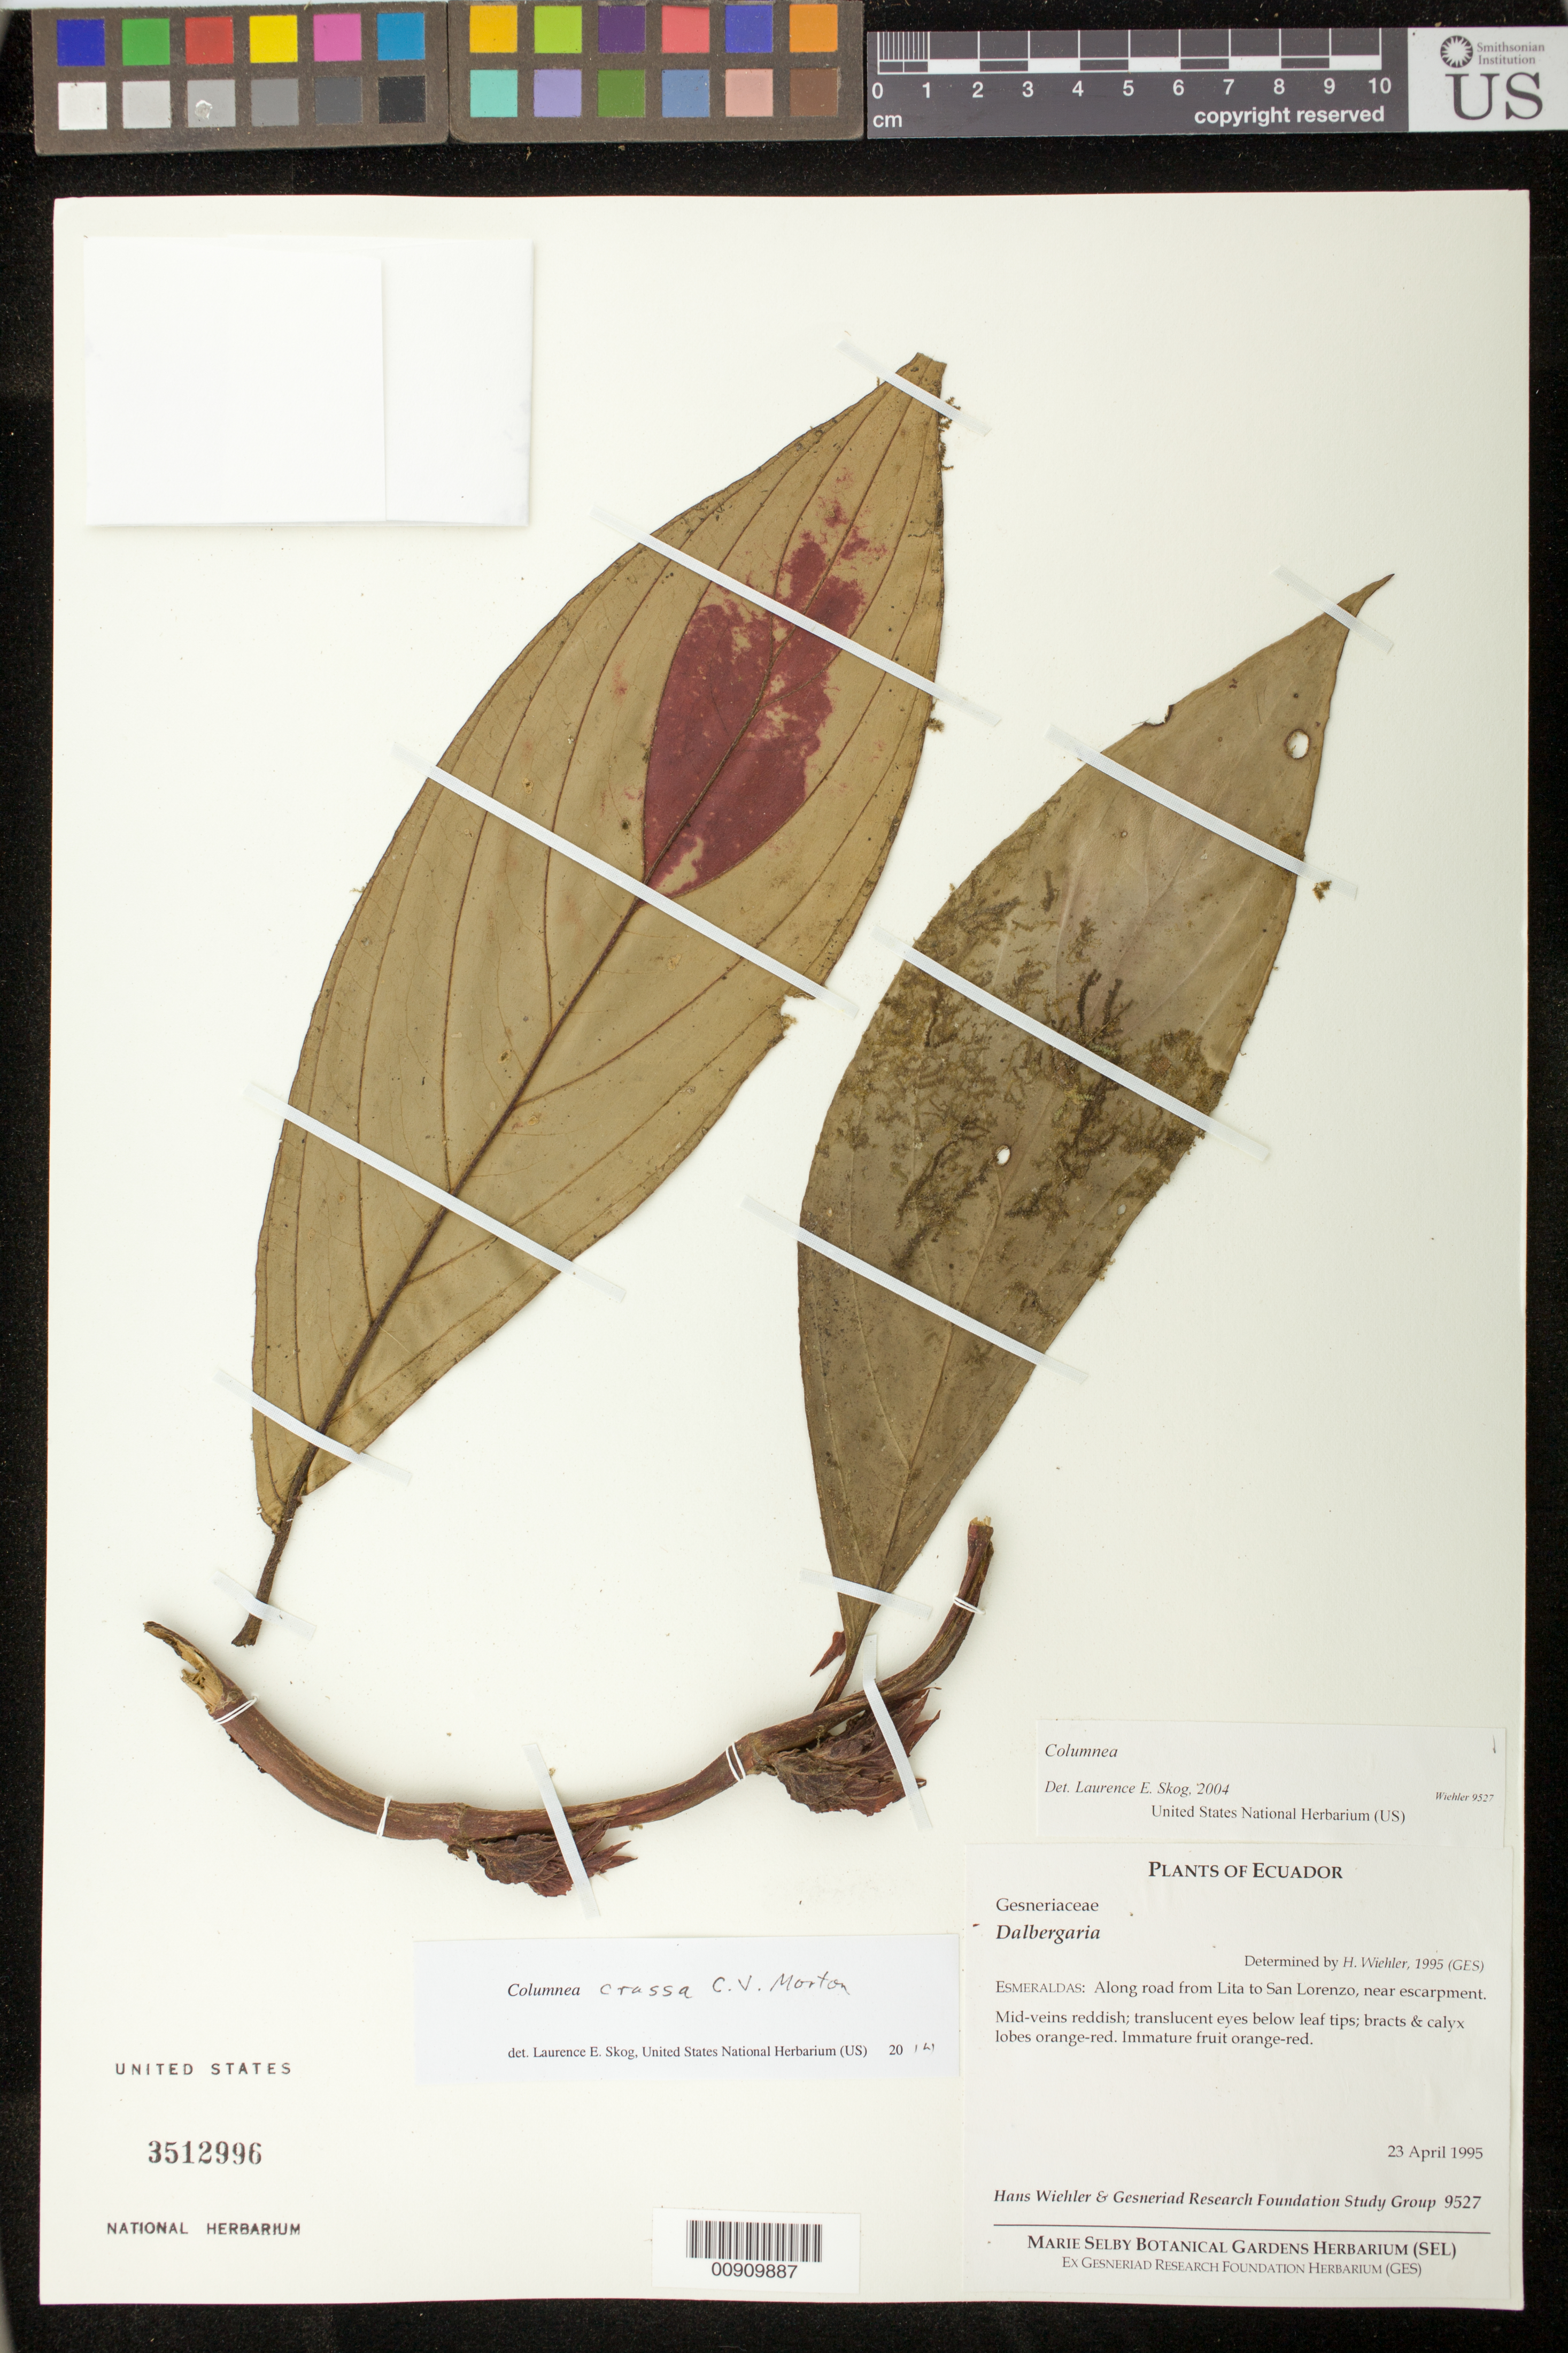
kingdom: Plantae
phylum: Tracheophyta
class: Magnoliopsida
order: Lamiales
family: Gesneriaceae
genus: Columnea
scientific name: Columnea crassa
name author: C.V. Morton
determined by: Skog, Laurence E.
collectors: H. J. Wiehler & GRF Study Group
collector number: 9527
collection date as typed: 23 Apr 1995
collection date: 1995-04-23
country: Ecuador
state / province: Esmeraldas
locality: Esmeraldas: along road from Lita to San Lorenzo, near escarpment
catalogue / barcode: US 3512996